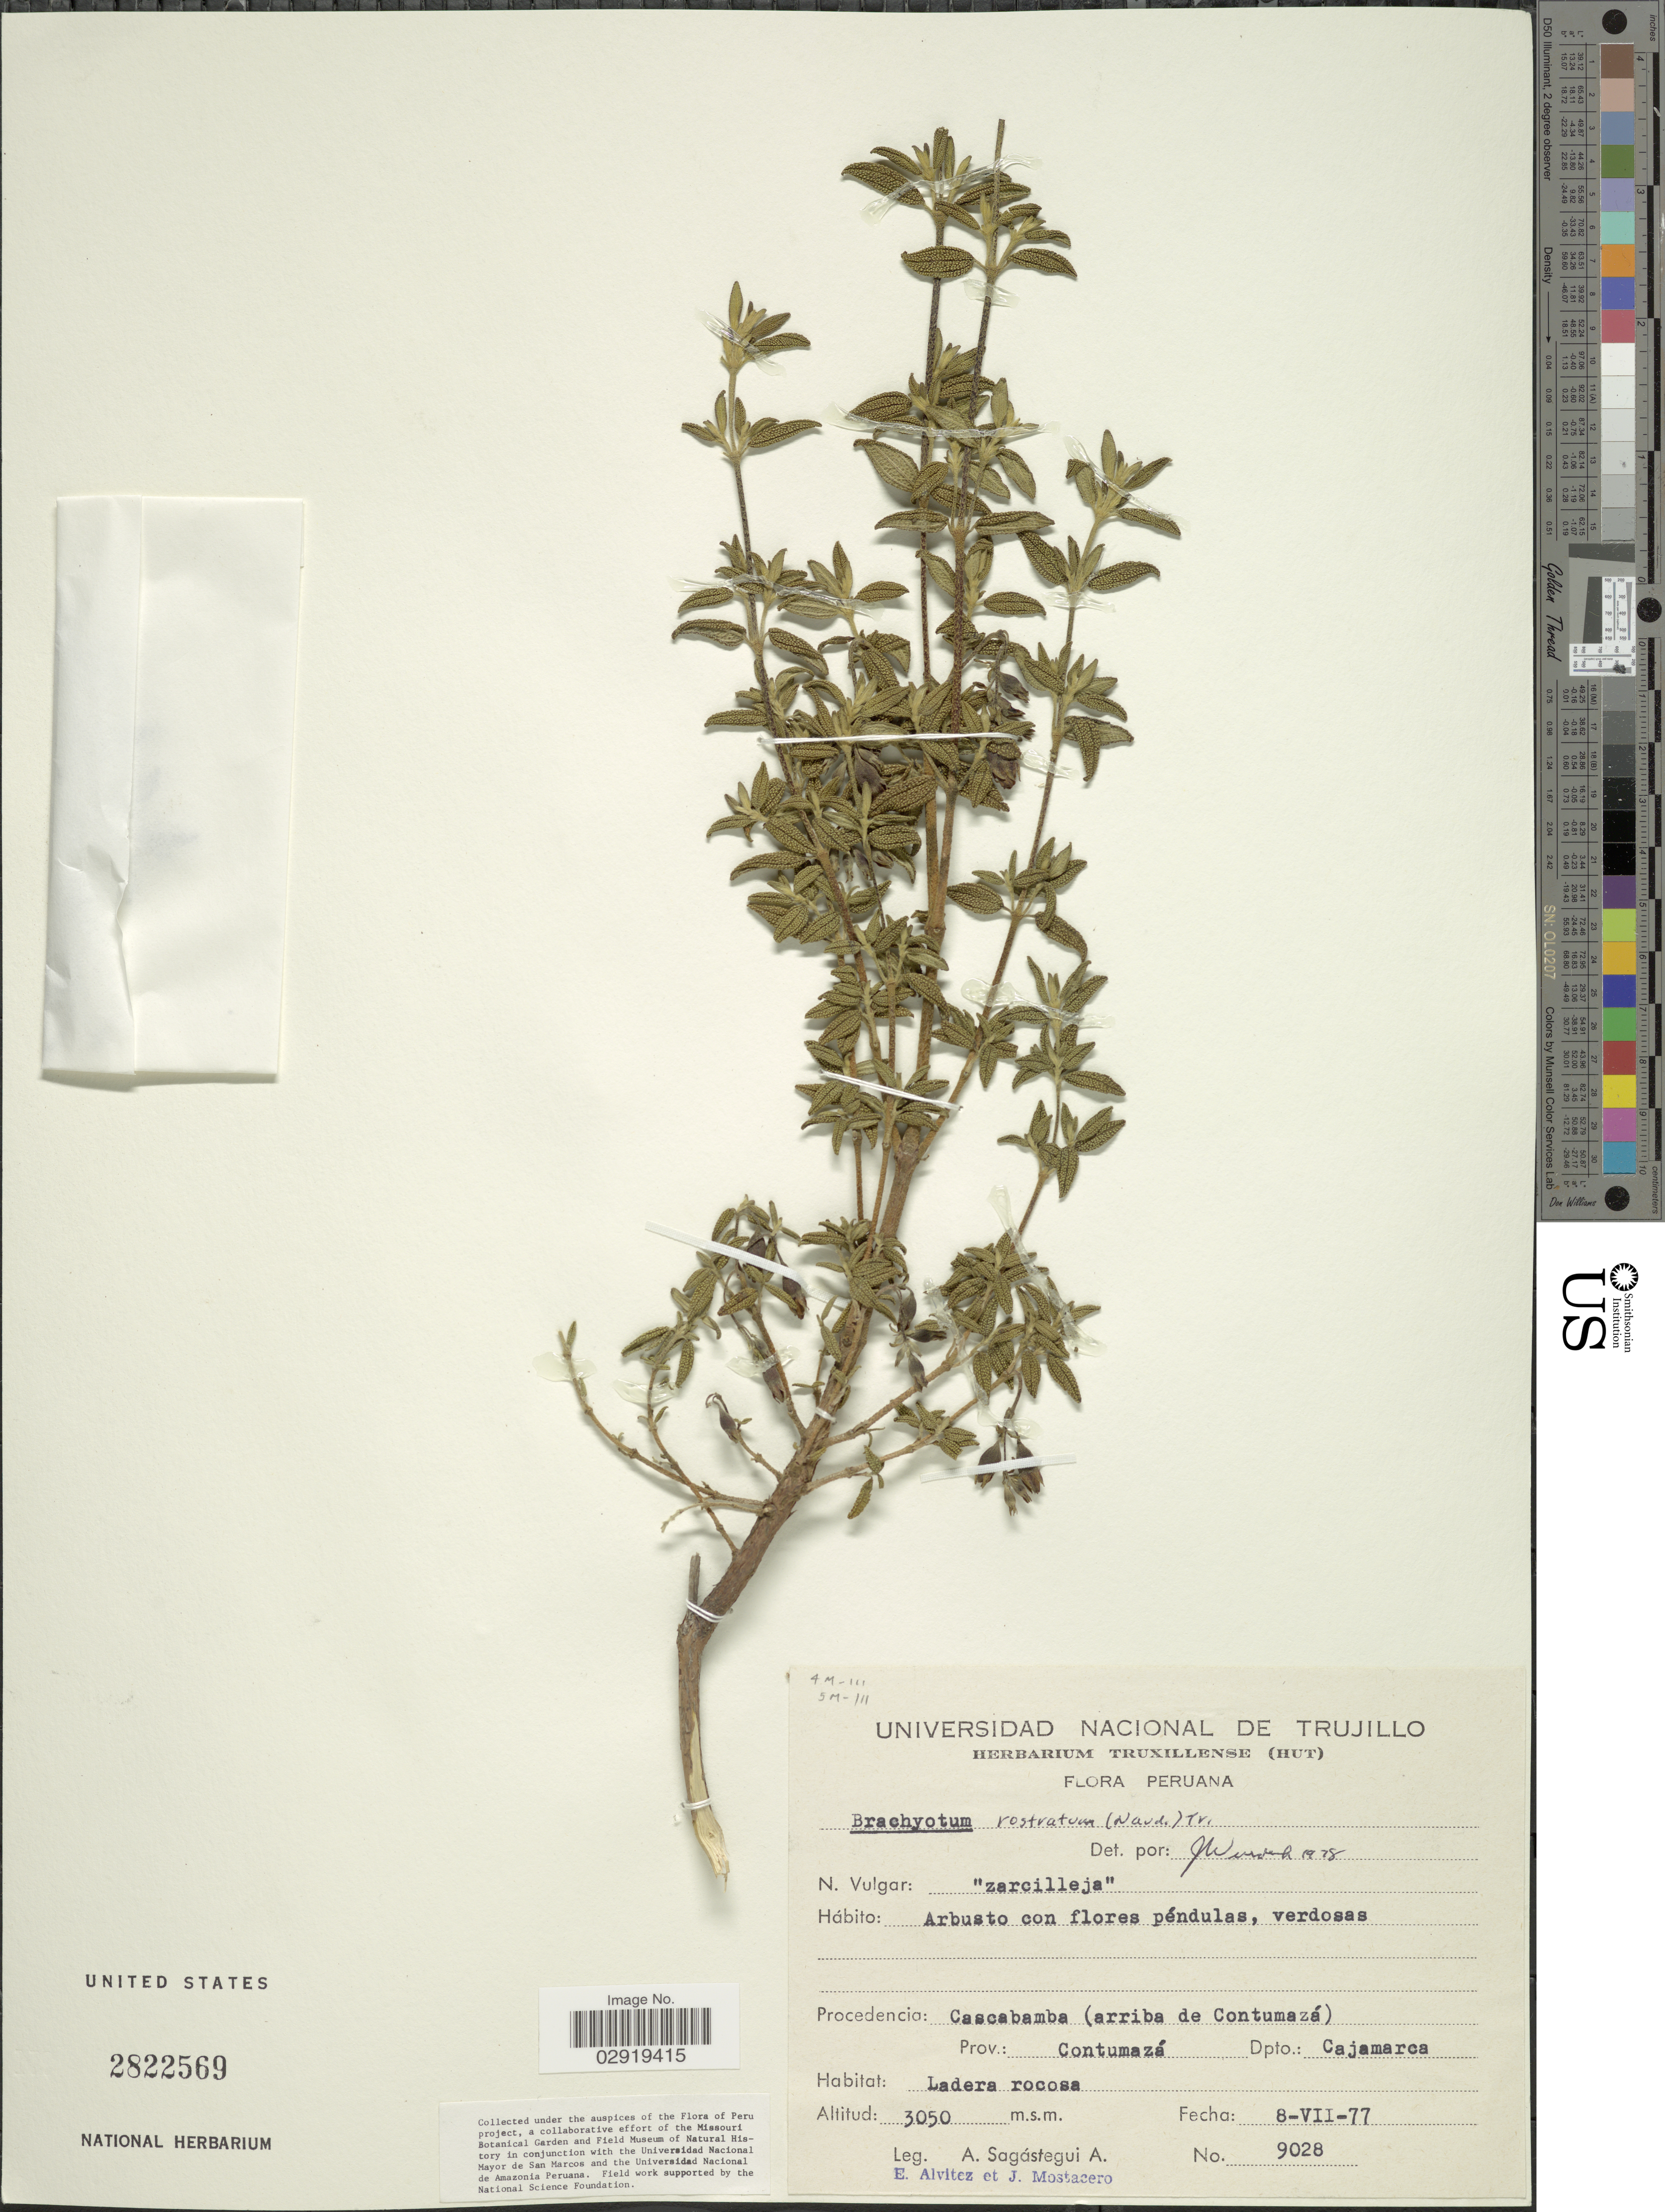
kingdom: Plantae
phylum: Tracheophyta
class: Magnoliopsida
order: Myrtales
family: Melastomataceae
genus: Brachyotum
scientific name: Brachyotum rostratum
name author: (Naudin) Triana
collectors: A. Sagástegui A., E. Alvitez I. & J. Mostacero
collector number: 9028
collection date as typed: Transcribed d/m/y: 8/7/77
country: Peru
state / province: Cajamarca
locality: Procedencia: Cascabamba (arriba de Contumazá). Prov.: Contumazá. Dpto.: Cajamarca.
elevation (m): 3050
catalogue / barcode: US 2822569